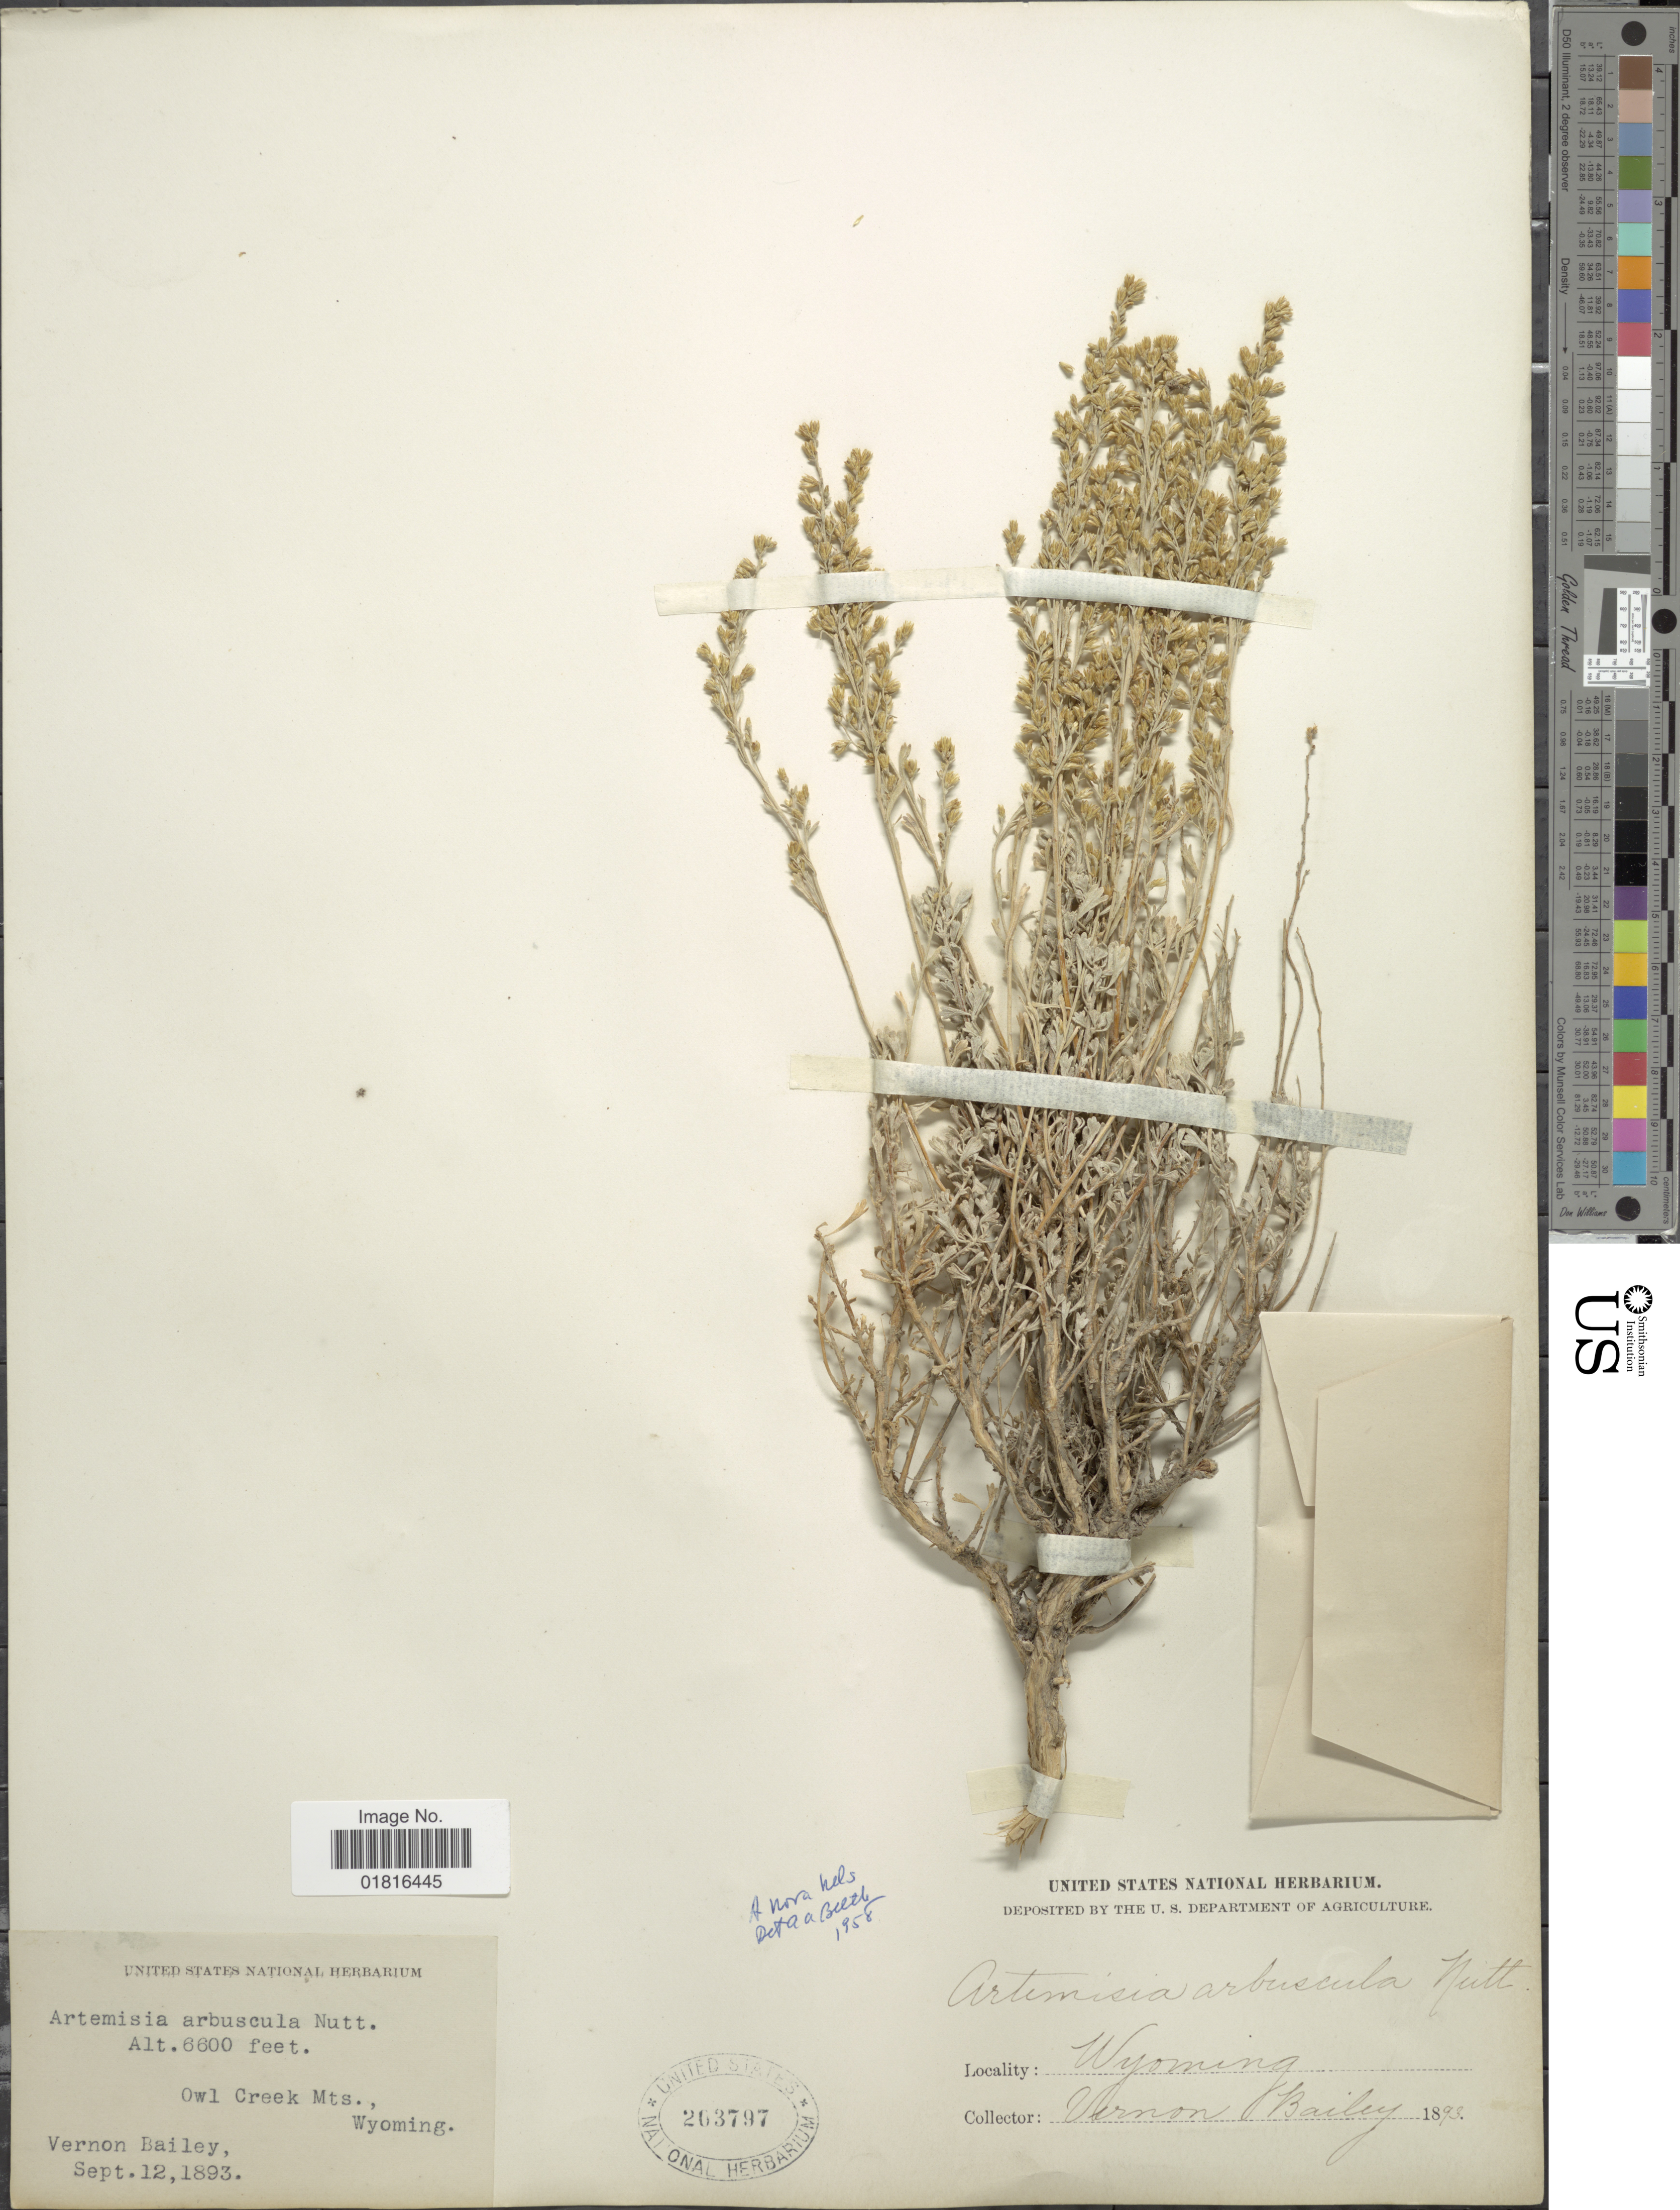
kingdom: Plantae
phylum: Tracheophyta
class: Magnoliopsida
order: Asterales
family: Asteraceae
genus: Artemisia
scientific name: Artemisia nova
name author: A. Nelson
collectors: V. O. Bailey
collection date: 1893-09-12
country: United States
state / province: Wyoming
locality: Owl Creek Mts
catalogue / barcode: US 263797